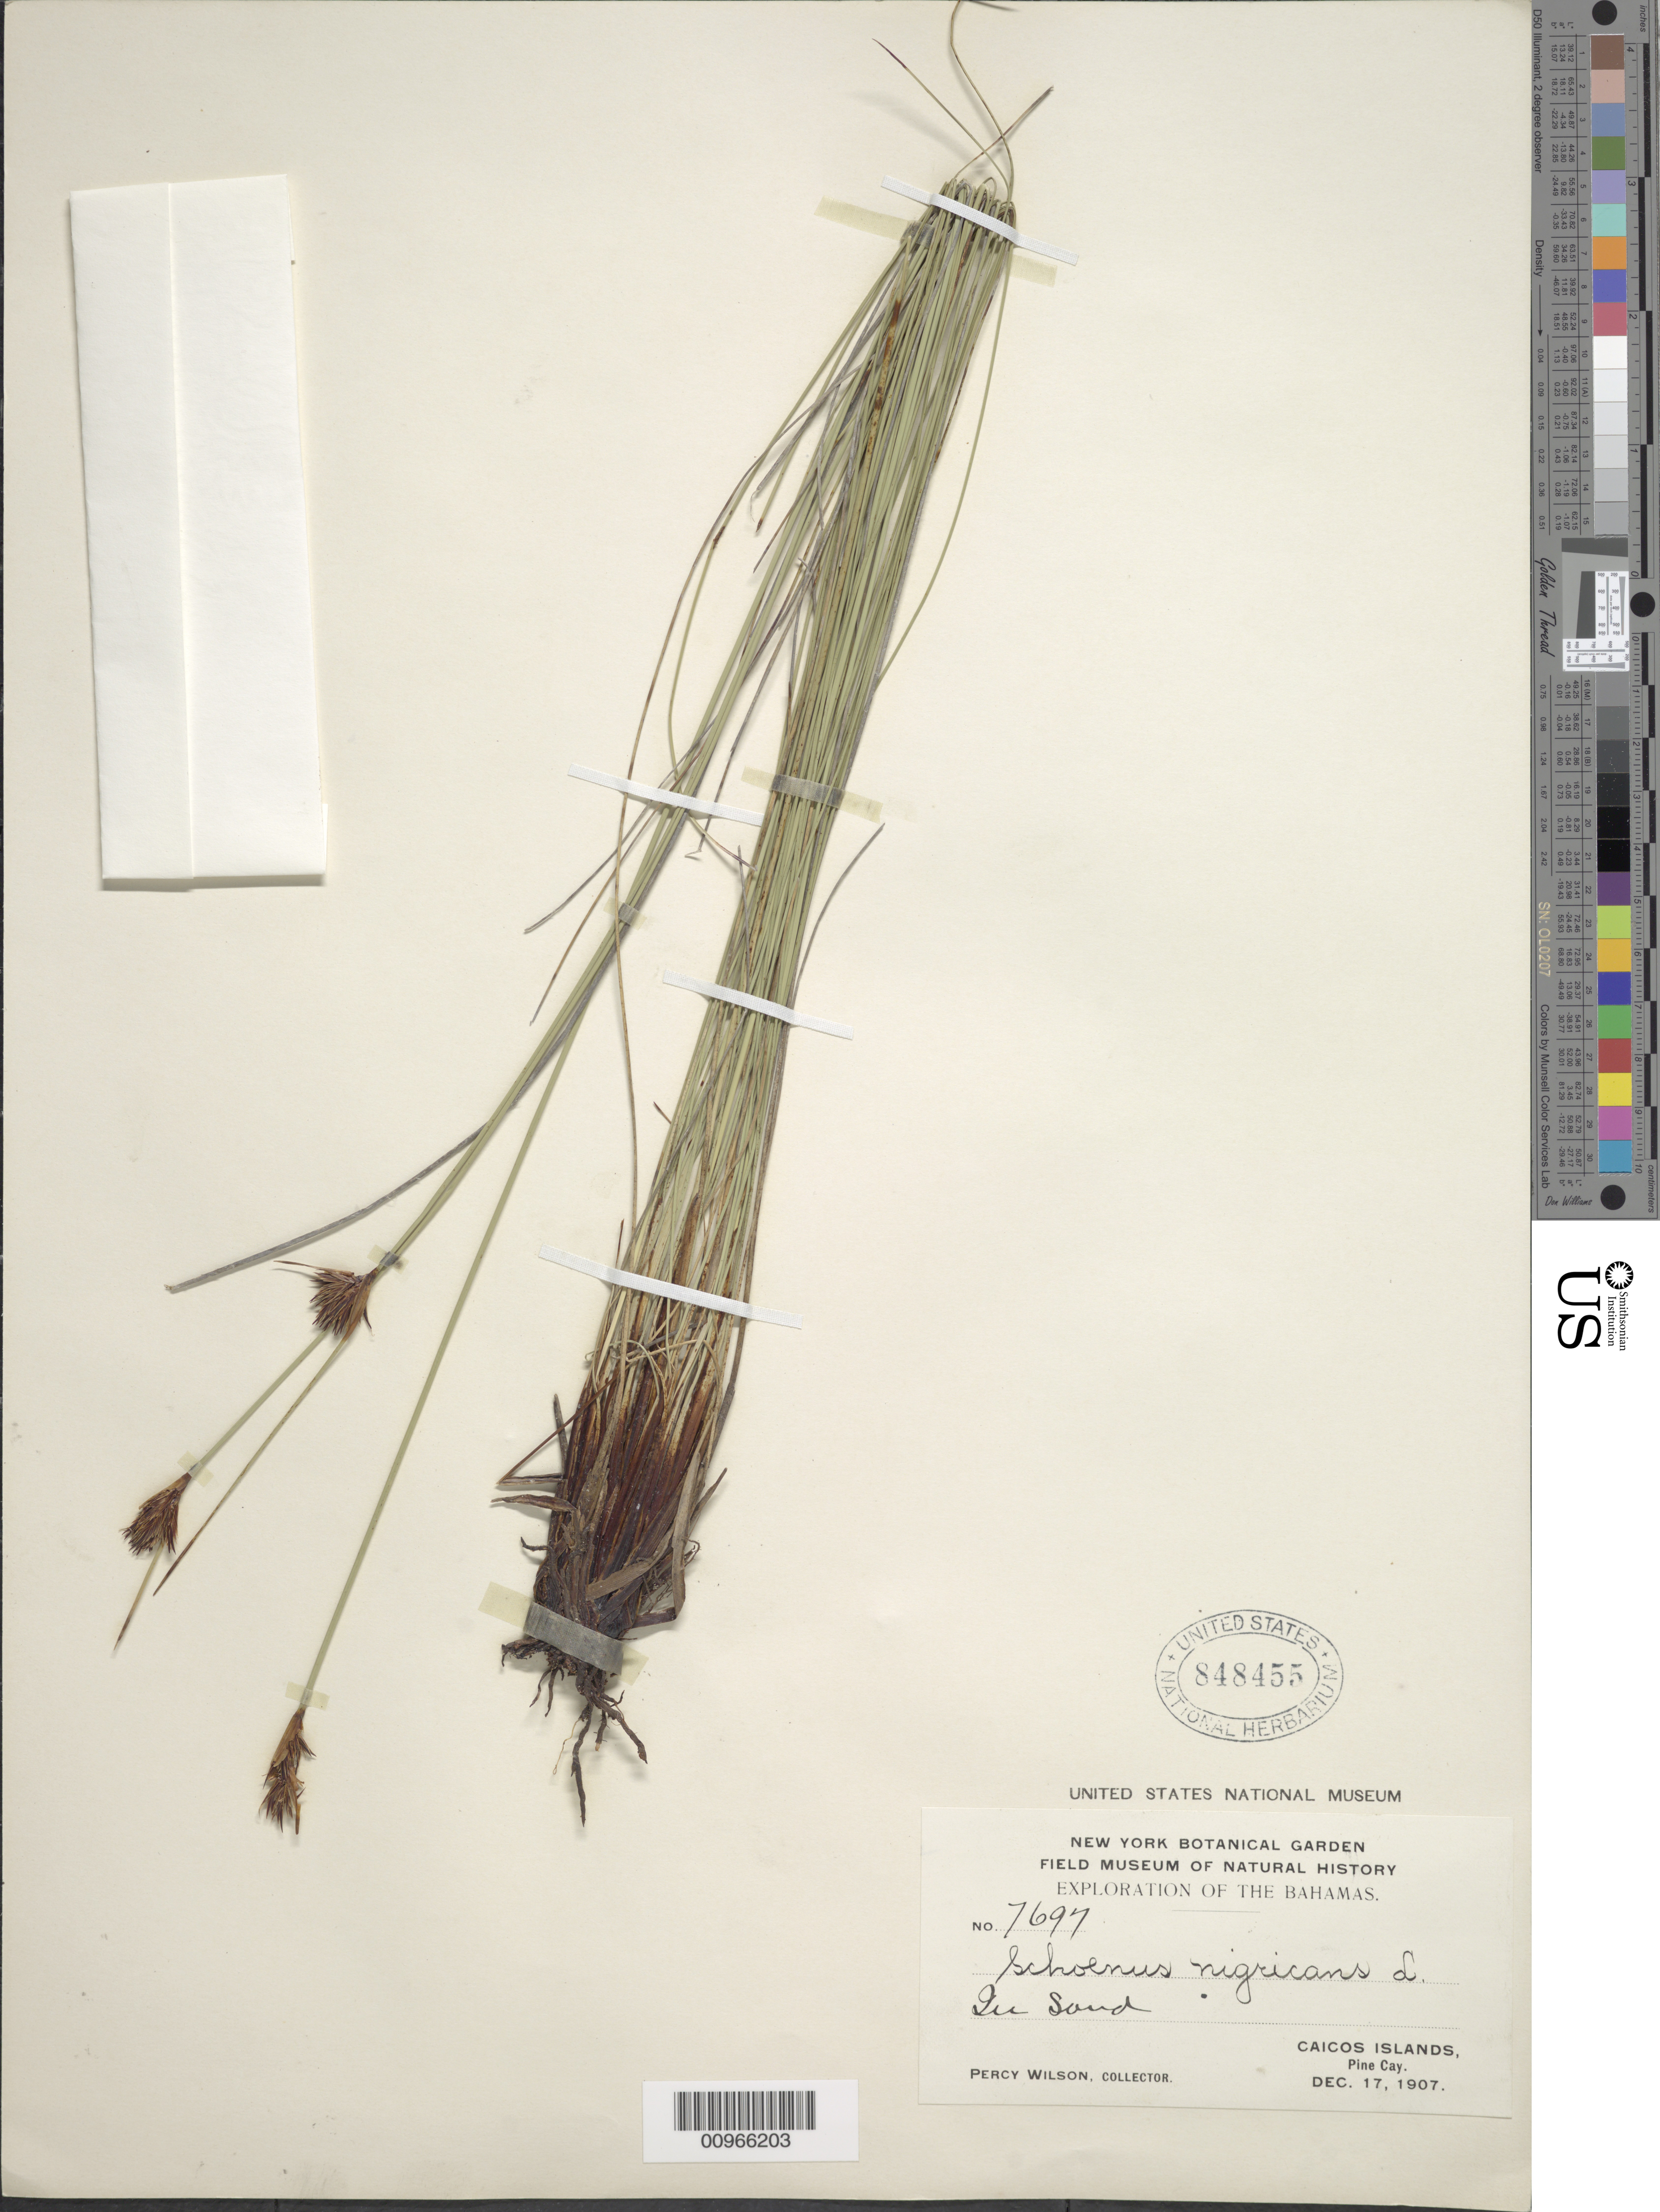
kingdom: Plantae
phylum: Tracheophyta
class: Liliopsida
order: Poales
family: Cyperaceae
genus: Schoenus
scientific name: Schoenus nigricans var. nigricans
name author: L.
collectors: P. Wilson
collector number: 7697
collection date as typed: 17 Dec 1907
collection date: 1907-12-17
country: Turks and Caicos Islands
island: Caicos Islands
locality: Pine Cay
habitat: In sand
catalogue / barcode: US 848455